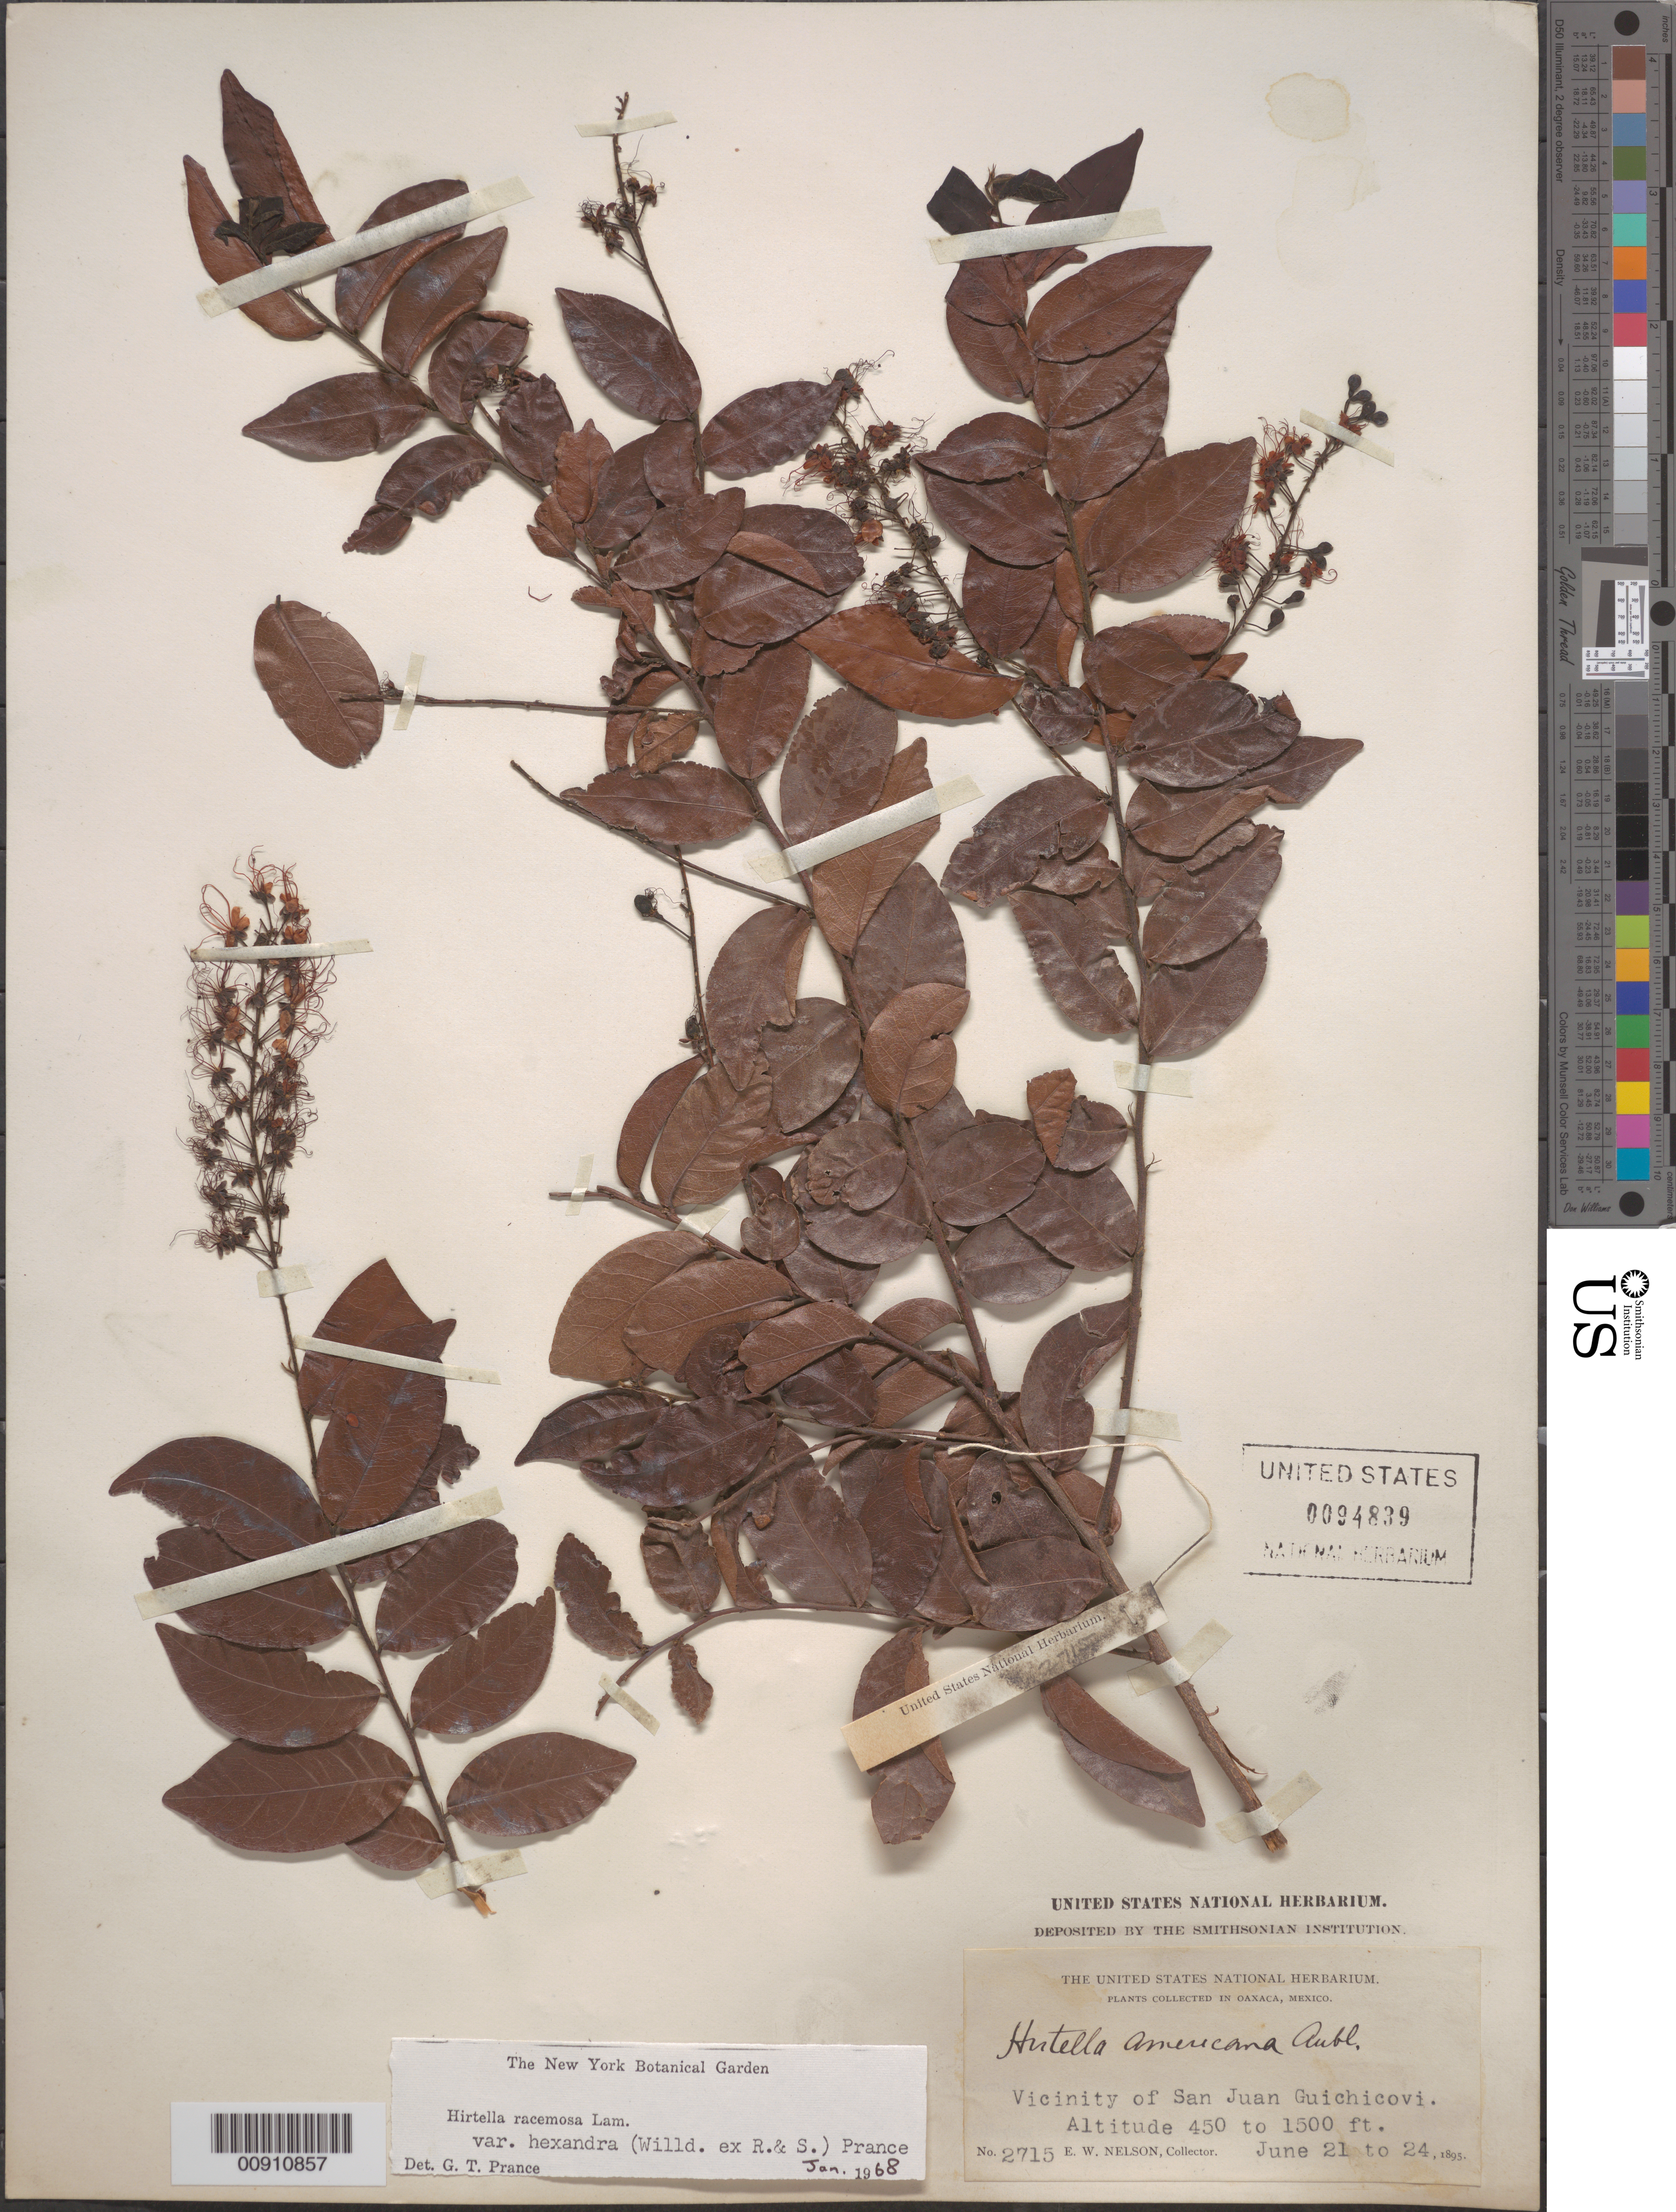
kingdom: Plantae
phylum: Tracheophyta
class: Magnoliopsida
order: Malpighiales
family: Chrysobalanaceae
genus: Hirtella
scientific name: Hirtella racemosa var. hexandra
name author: (Willd. ex Roem. & Schult.) Prance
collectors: E. W. Nelson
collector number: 2715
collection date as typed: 21 Jun 1895 to 24 Jun 1895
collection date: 1895-06-21/1895-06-24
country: Mexico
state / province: Oaxaca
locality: Vicinity of San Juan Guichicovi, Oaxaca.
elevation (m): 137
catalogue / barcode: US 94839